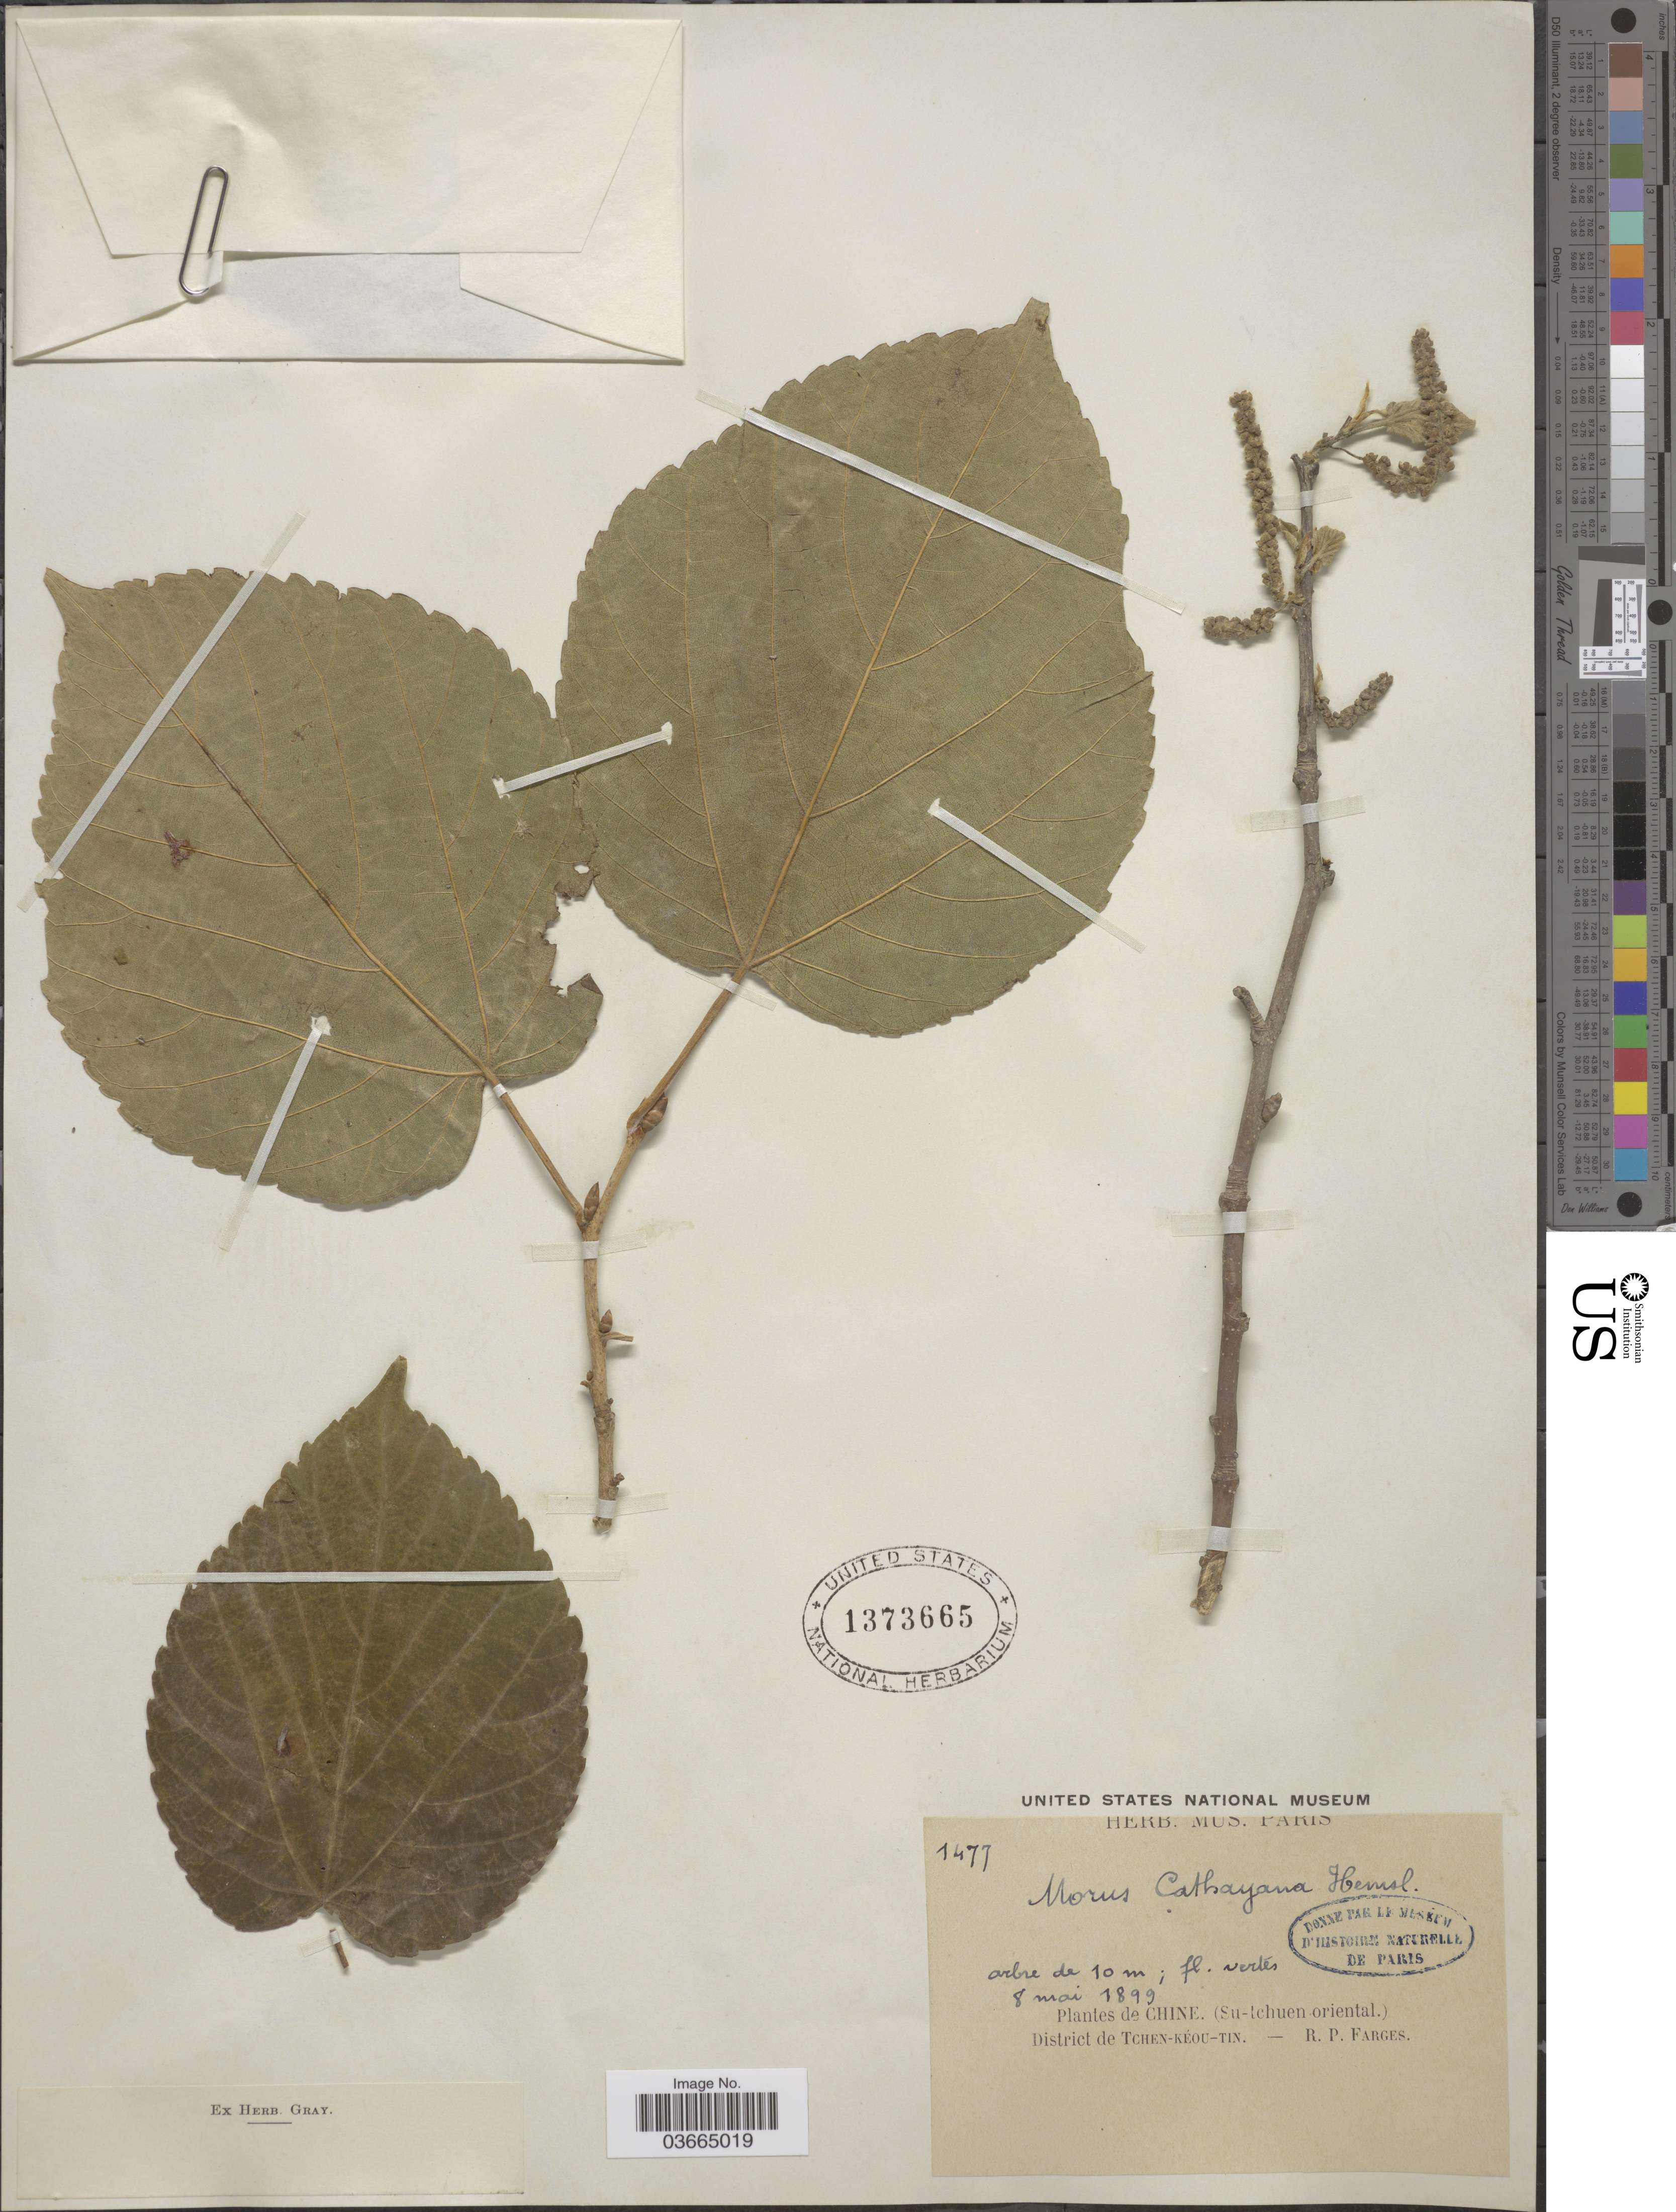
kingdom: Plantae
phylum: Tracheophyta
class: Magnoliopsida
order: Rosales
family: Moraceae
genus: Morus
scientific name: Morus cathayana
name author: Hemsl.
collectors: R. Farges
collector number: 1477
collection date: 1899-05-08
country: China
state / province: Sichuan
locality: (Su-tchuen oriental). District de Tchen-kéou-tin.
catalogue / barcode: US 1373665